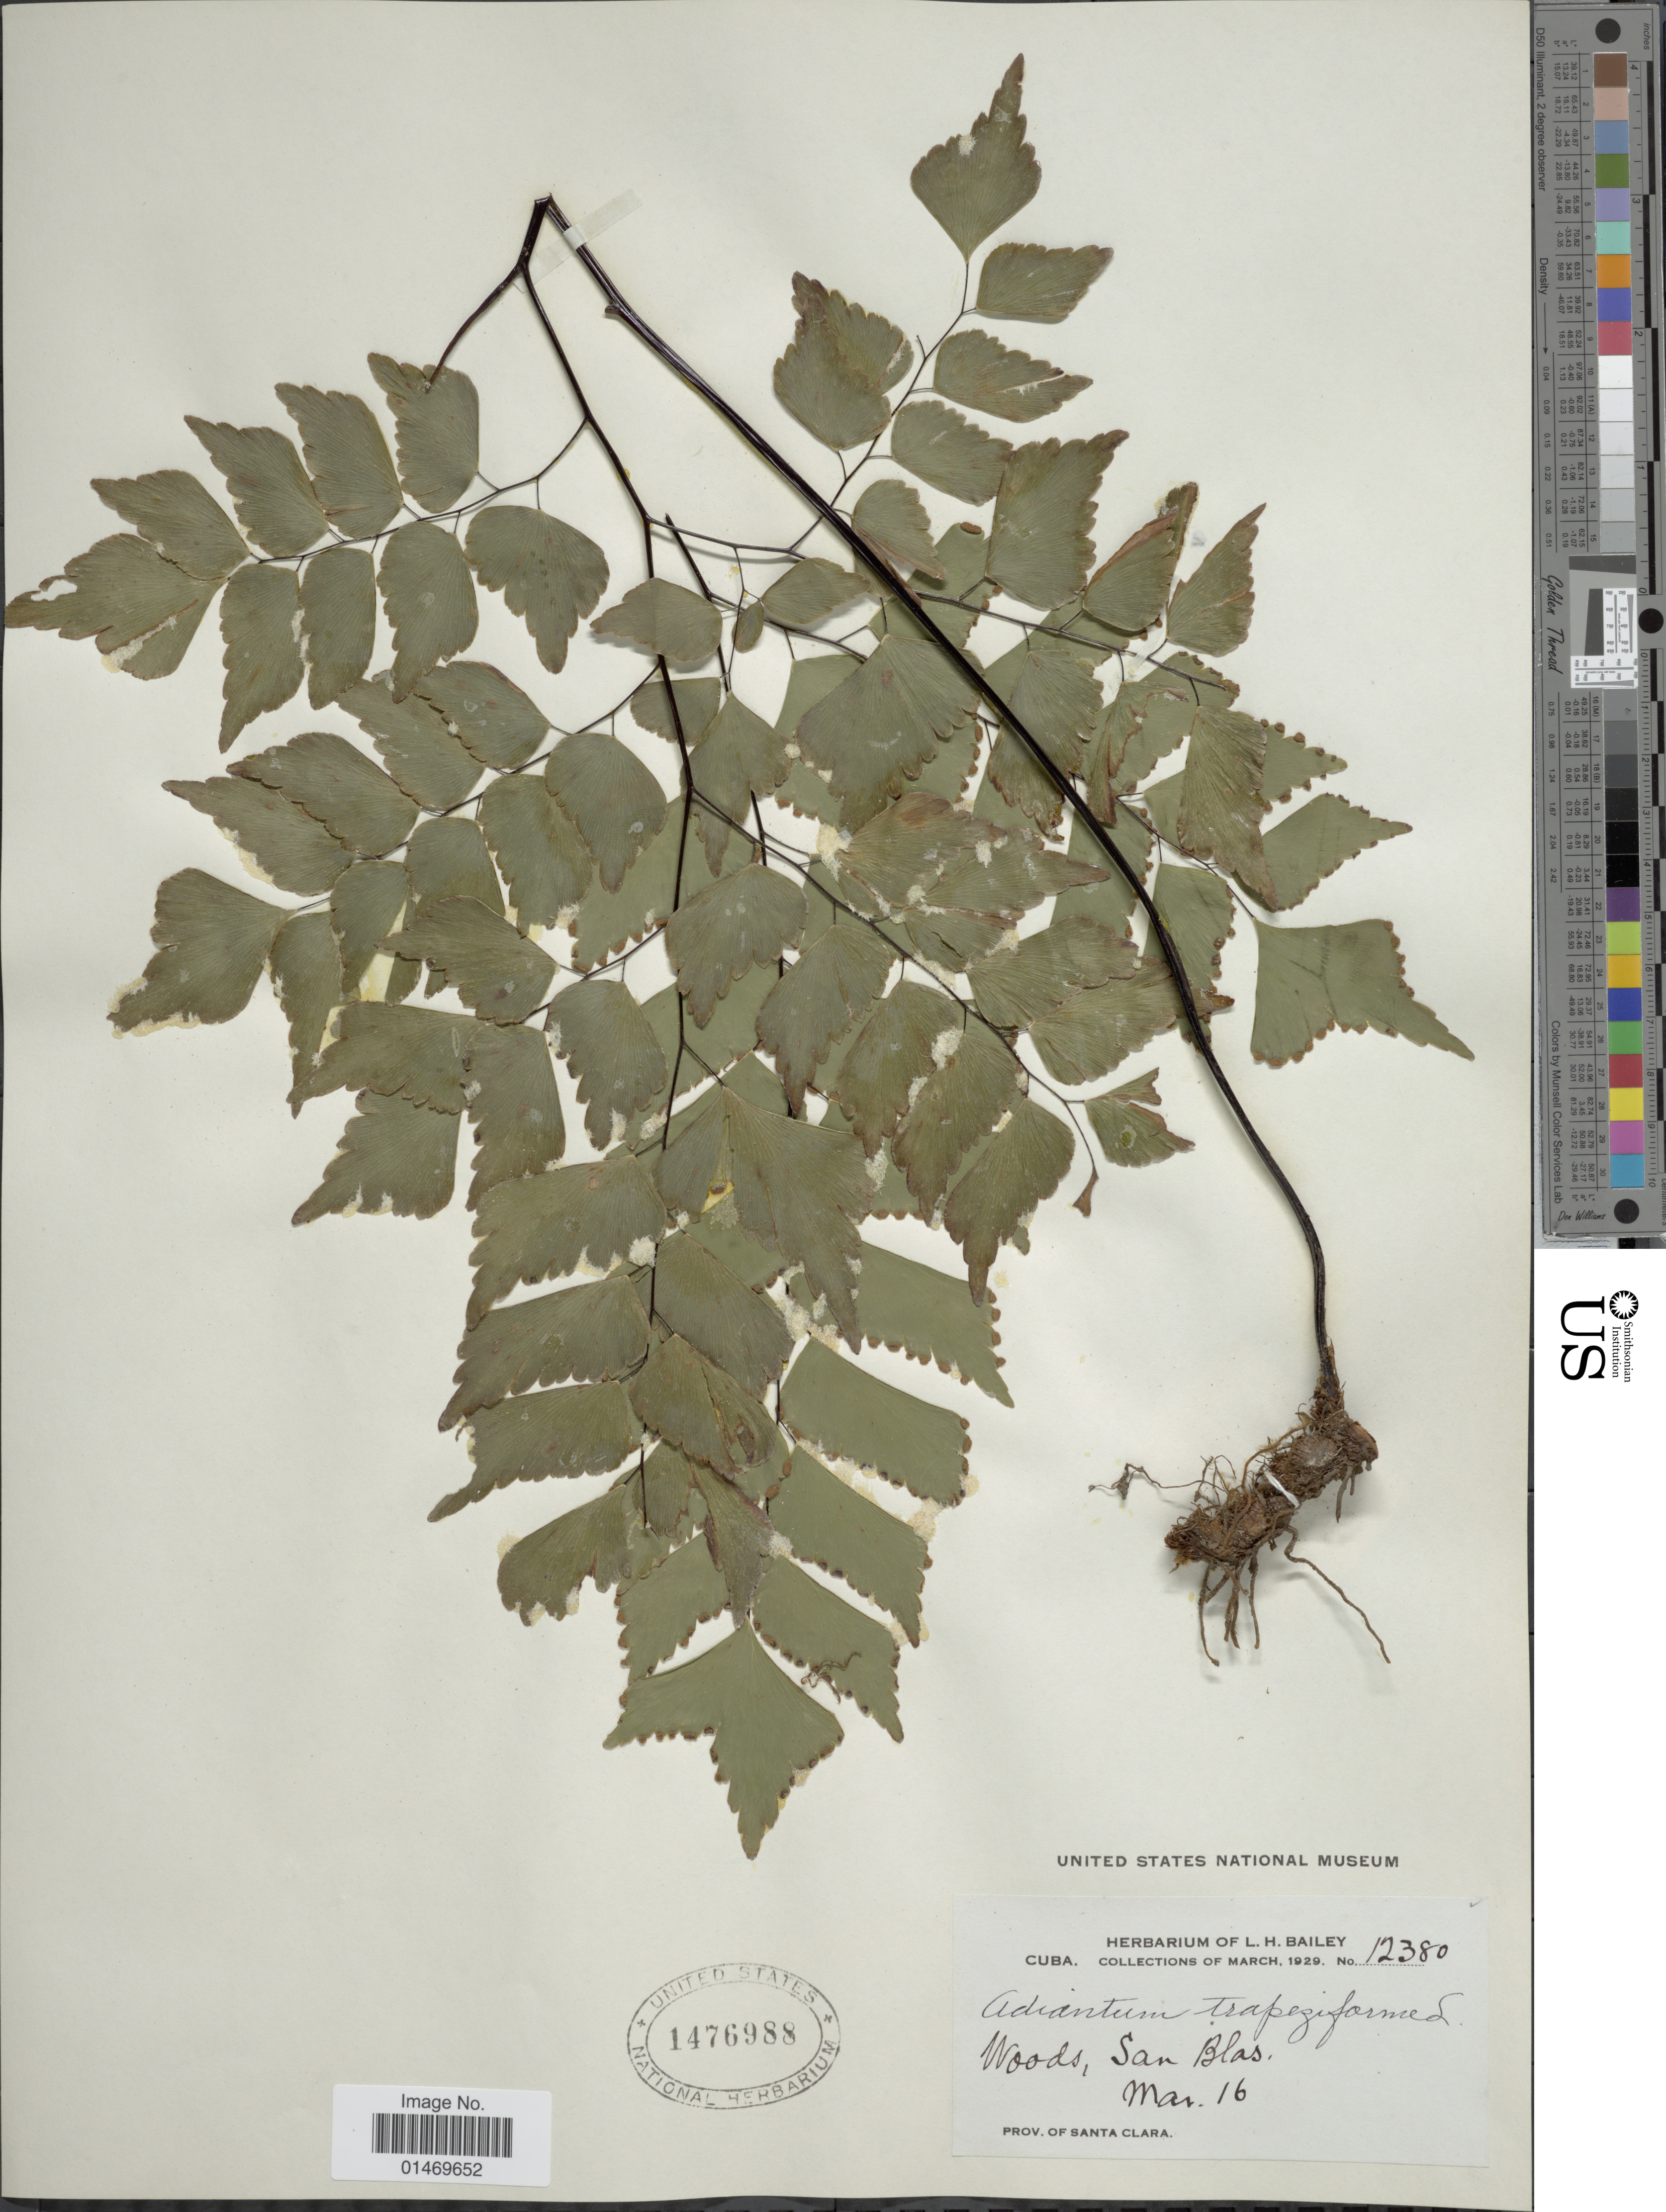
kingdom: Plantae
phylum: Tracheophyta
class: Polypodiopsida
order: Polypodiales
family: Pteridaceae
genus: Adiantum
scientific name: Adiantum trapeziforme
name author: L.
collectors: ex Herb. L.H. Bailey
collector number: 12380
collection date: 1929-03-16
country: Cuba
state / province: Las Villas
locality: Cuba, Province of Santa Clara, Woods, San Blas.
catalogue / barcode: US 1476988